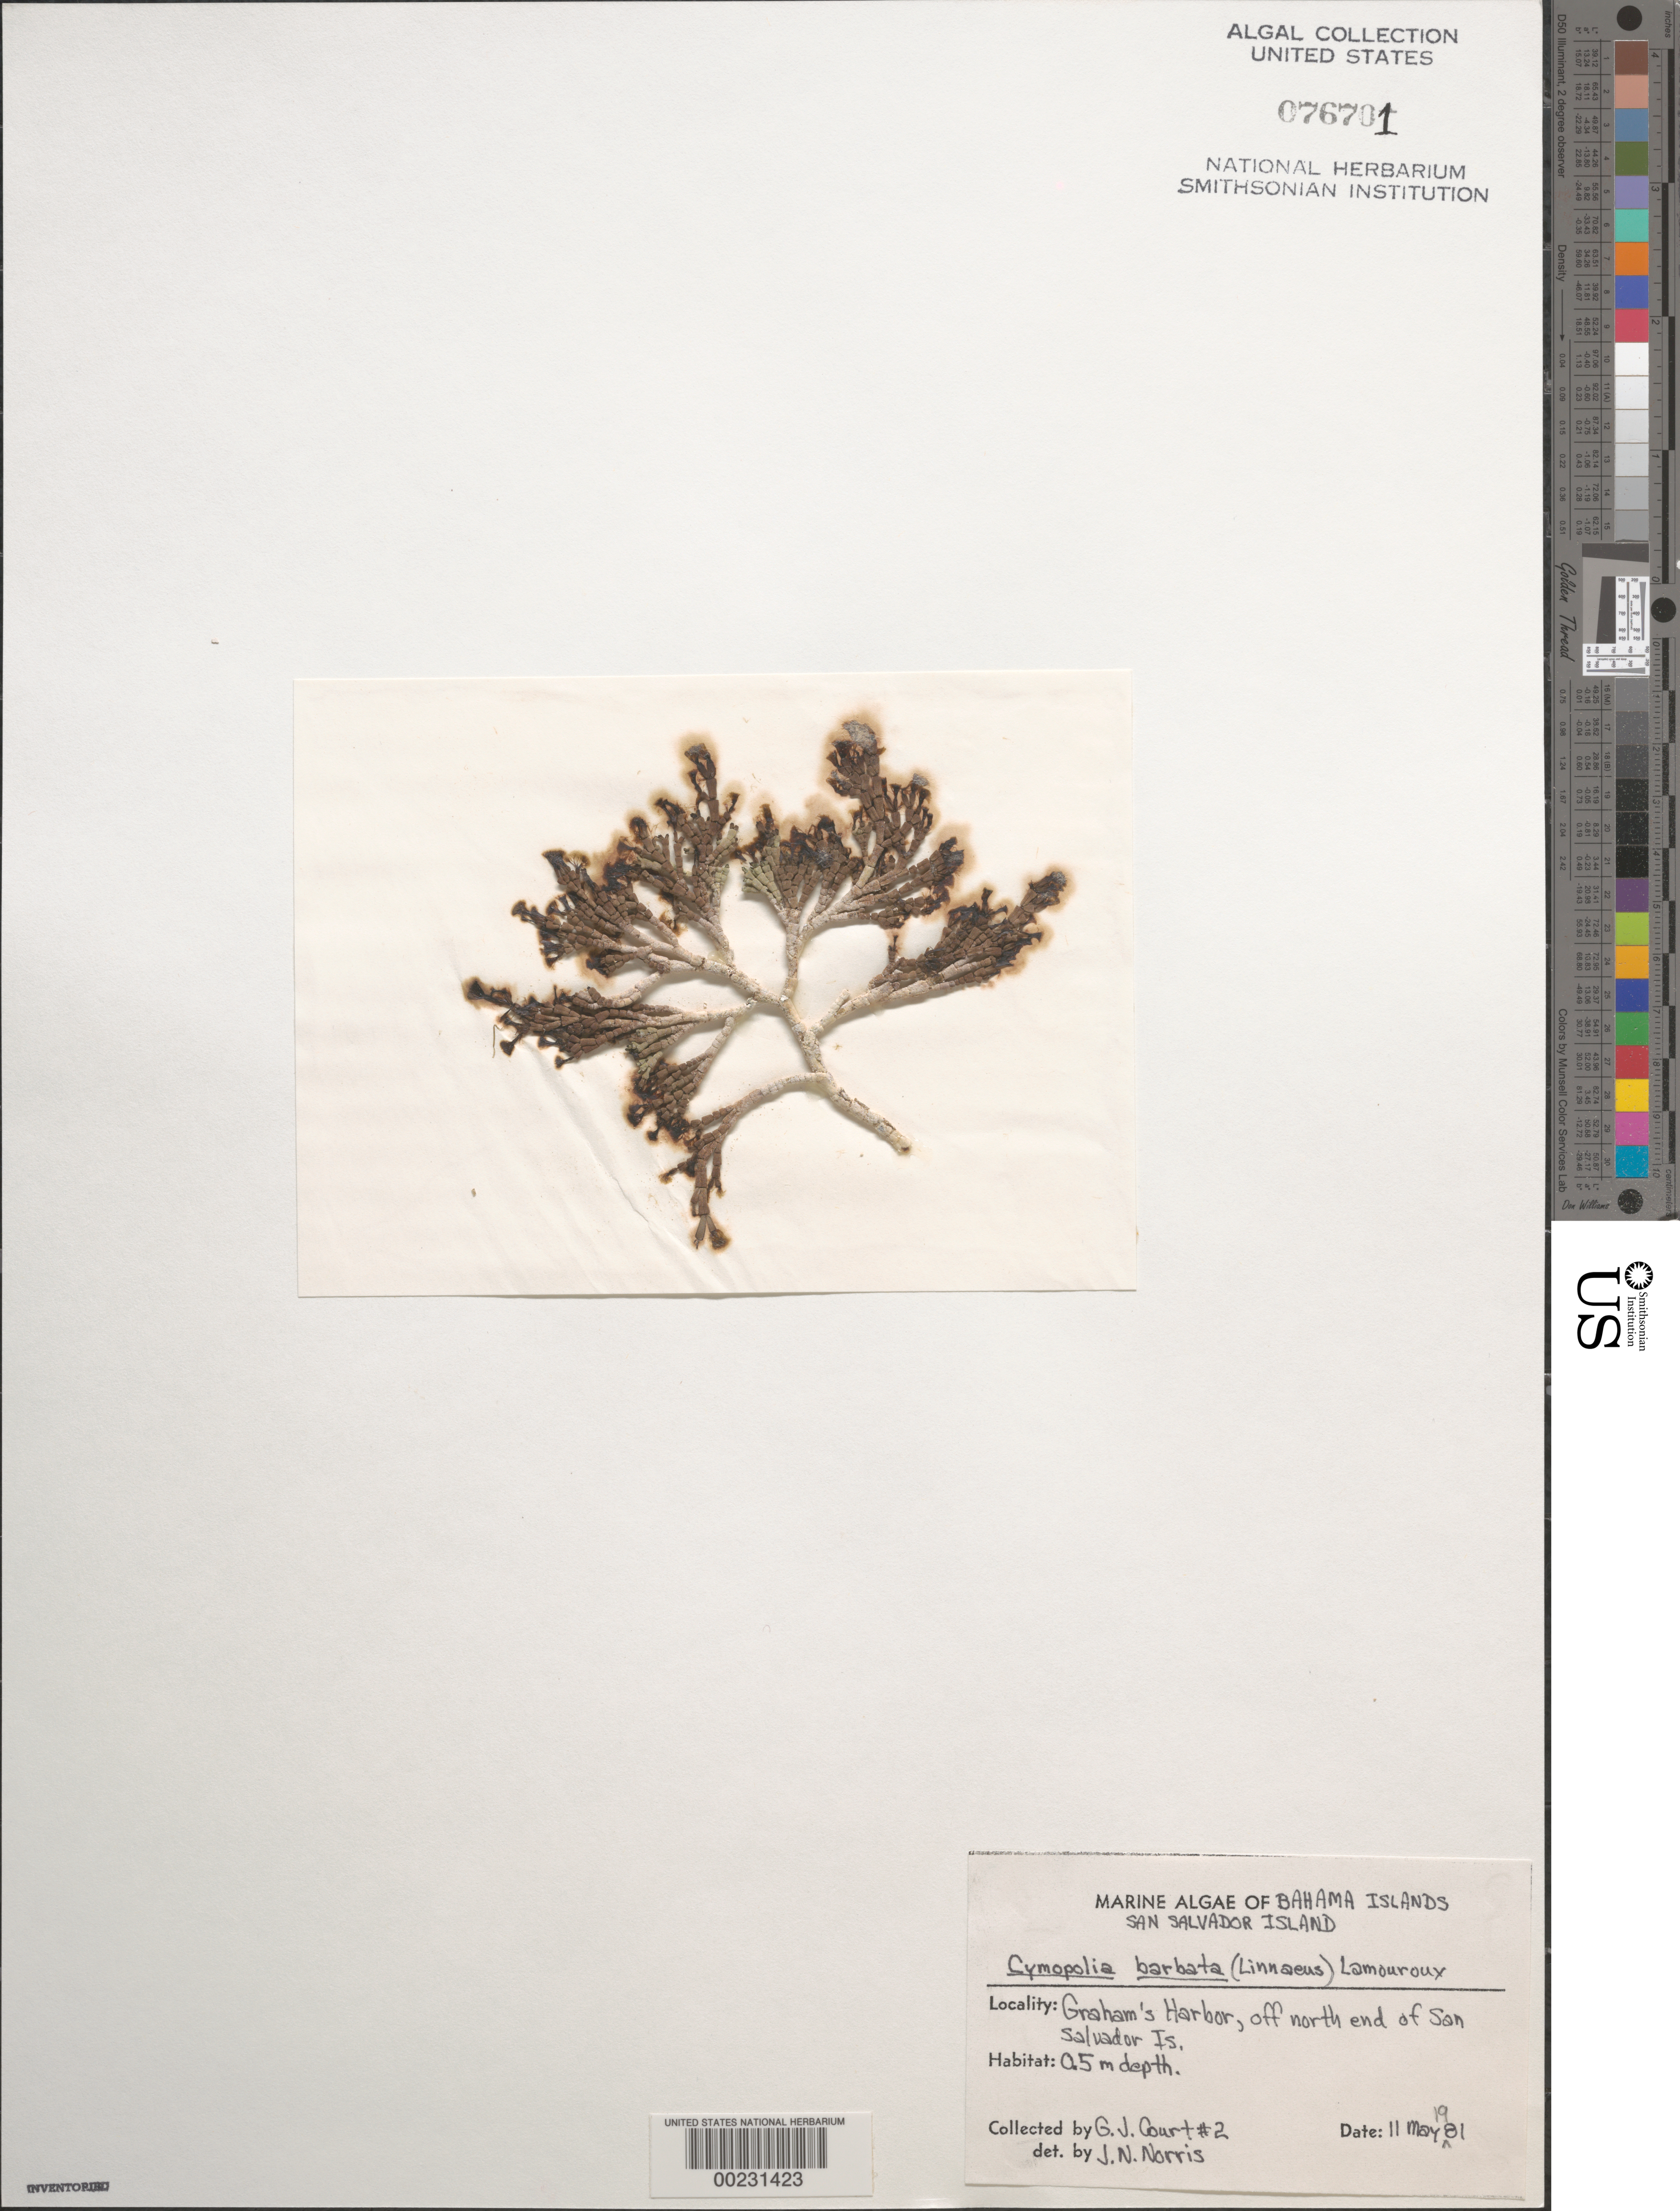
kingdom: Plantae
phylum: Chlorophyta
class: Ulvophyceae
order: Dasycladales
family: Dasycladaceae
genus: Cymopolia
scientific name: Cymopolia barbata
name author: (L.) J.V.Lamouroux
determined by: Norris, James N.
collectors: G. Court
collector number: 2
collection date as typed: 11 May 1981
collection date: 1981-05-11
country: Bahamas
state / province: San Salvador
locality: Graham's harbor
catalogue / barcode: US 76701